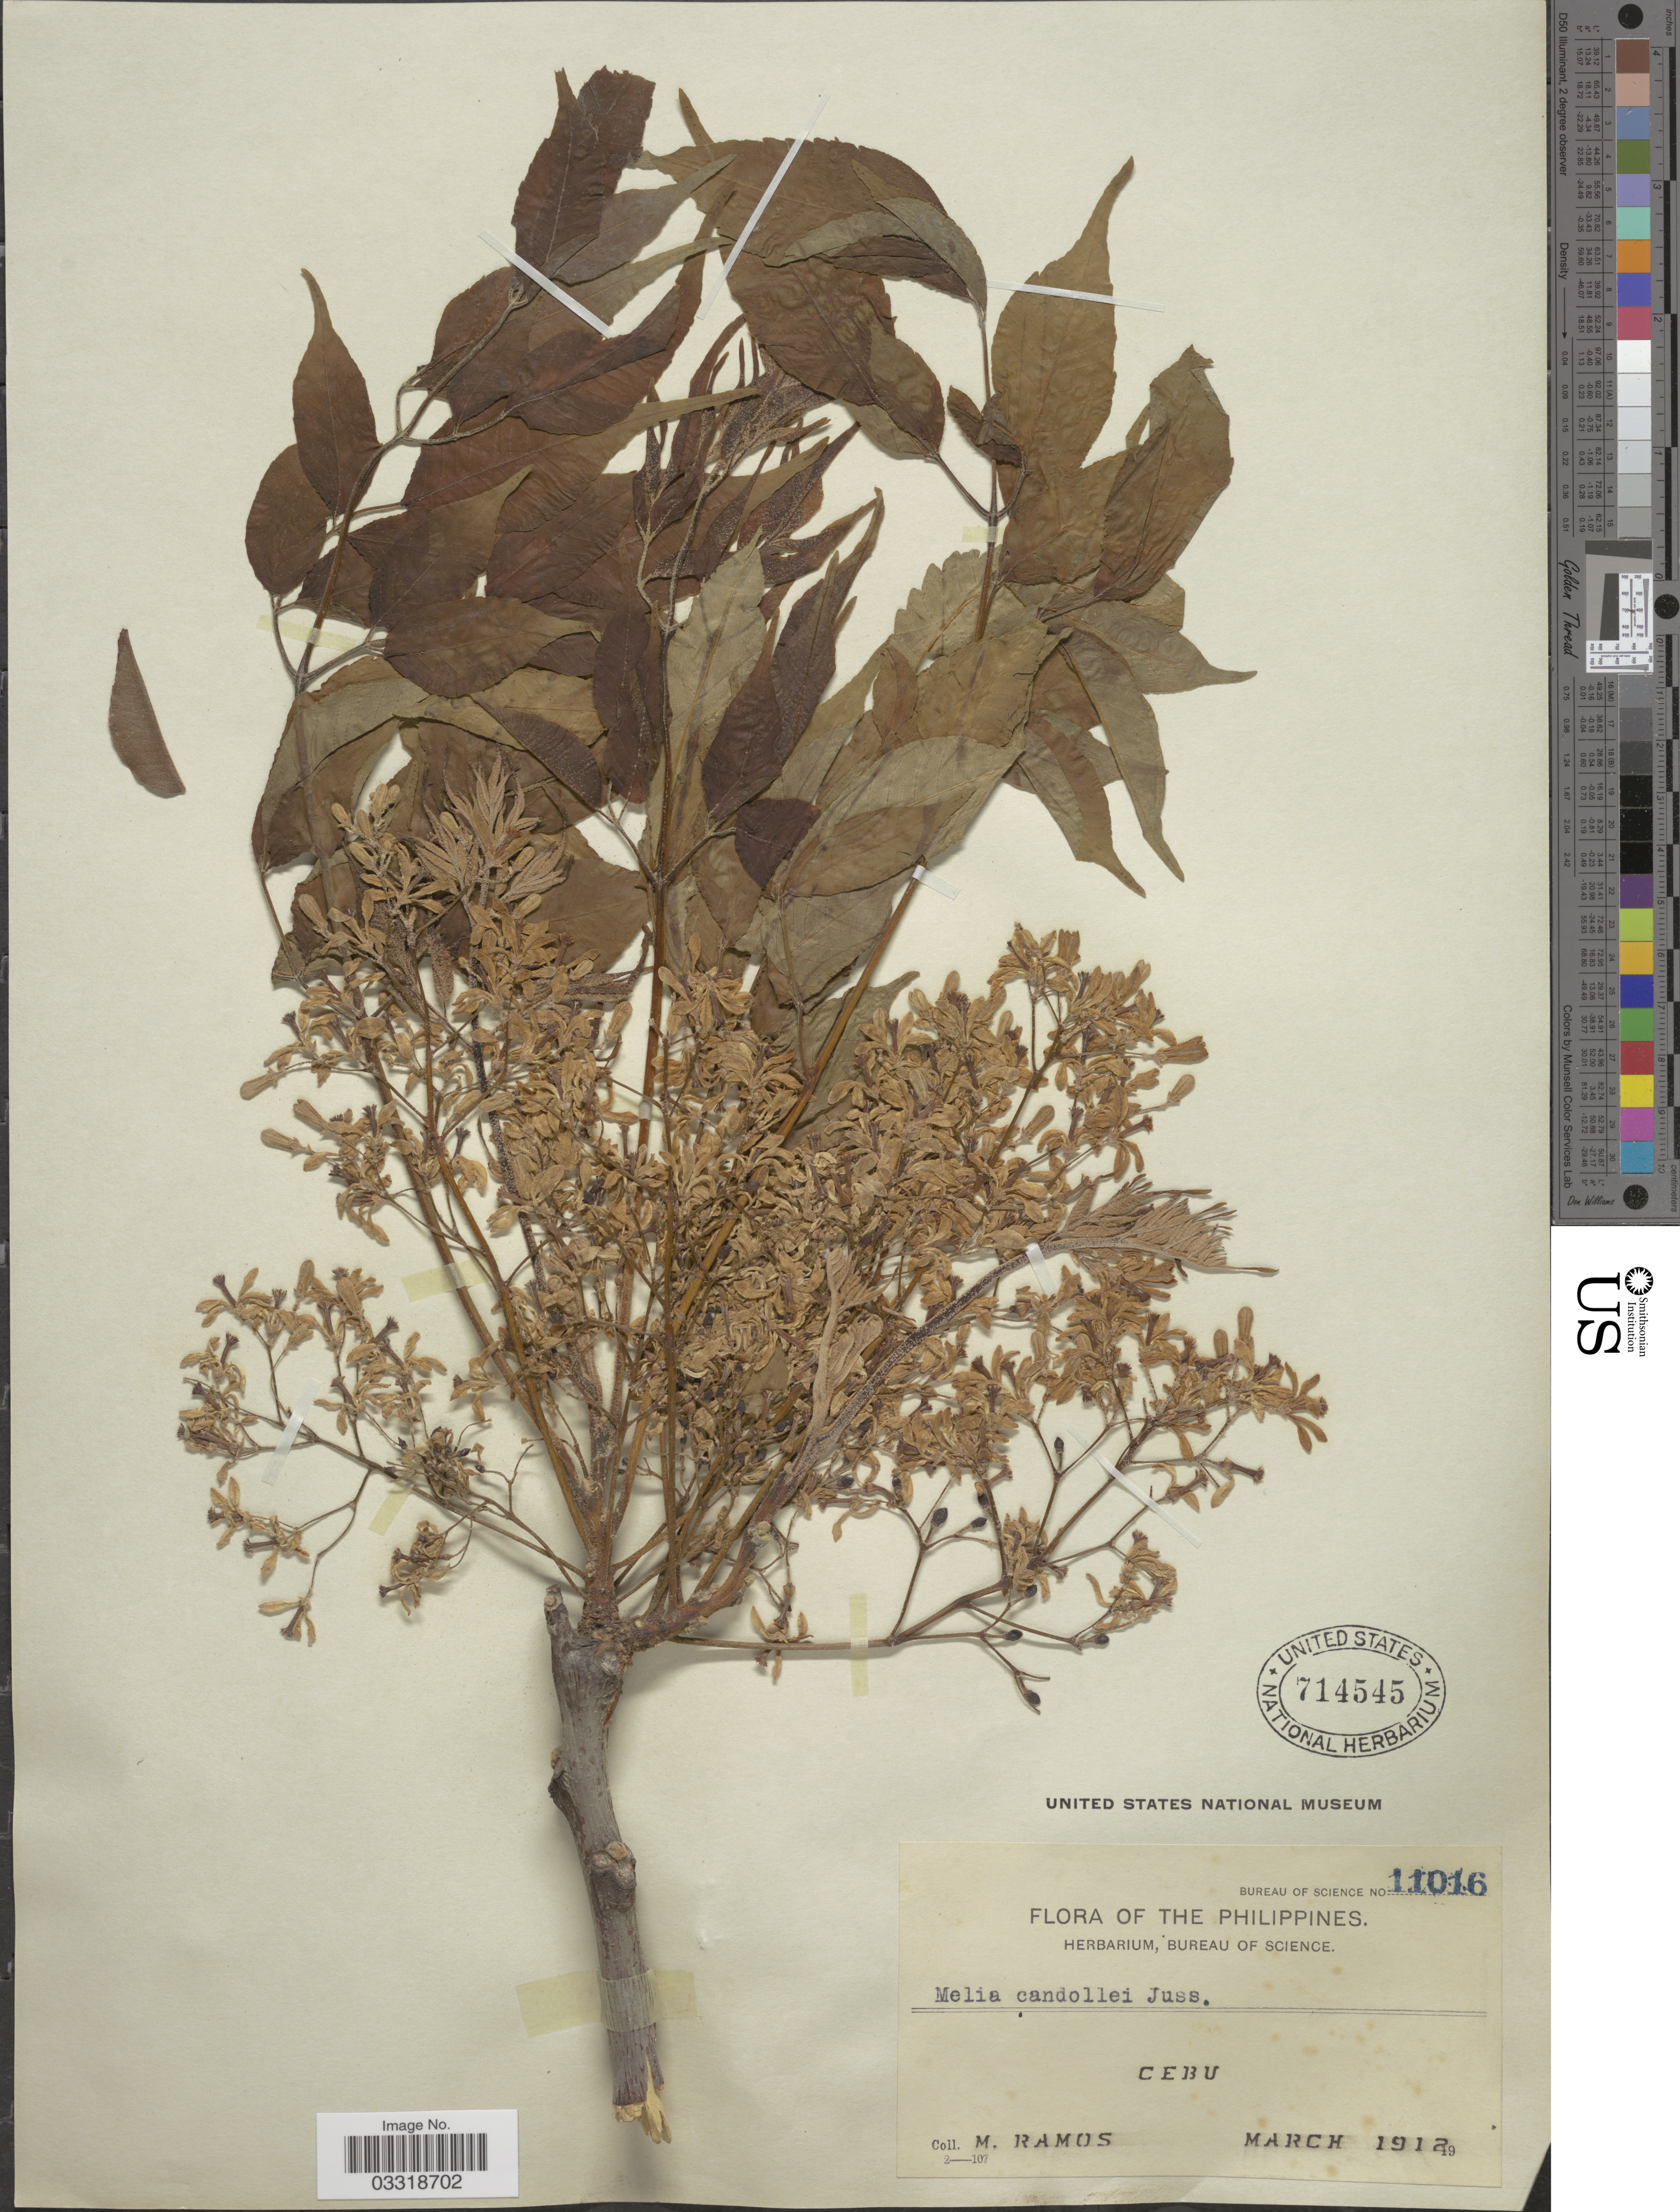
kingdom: Plantae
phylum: Tracheophyta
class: Magnoliopsida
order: Sapindales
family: Meliaceae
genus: Melia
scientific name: Melia dubia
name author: Cav.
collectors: M. Ramos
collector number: Bureau of Science 11016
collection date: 1912-03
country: Philippines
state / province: Central Visayas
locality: Cebu.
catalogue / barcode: US 714545